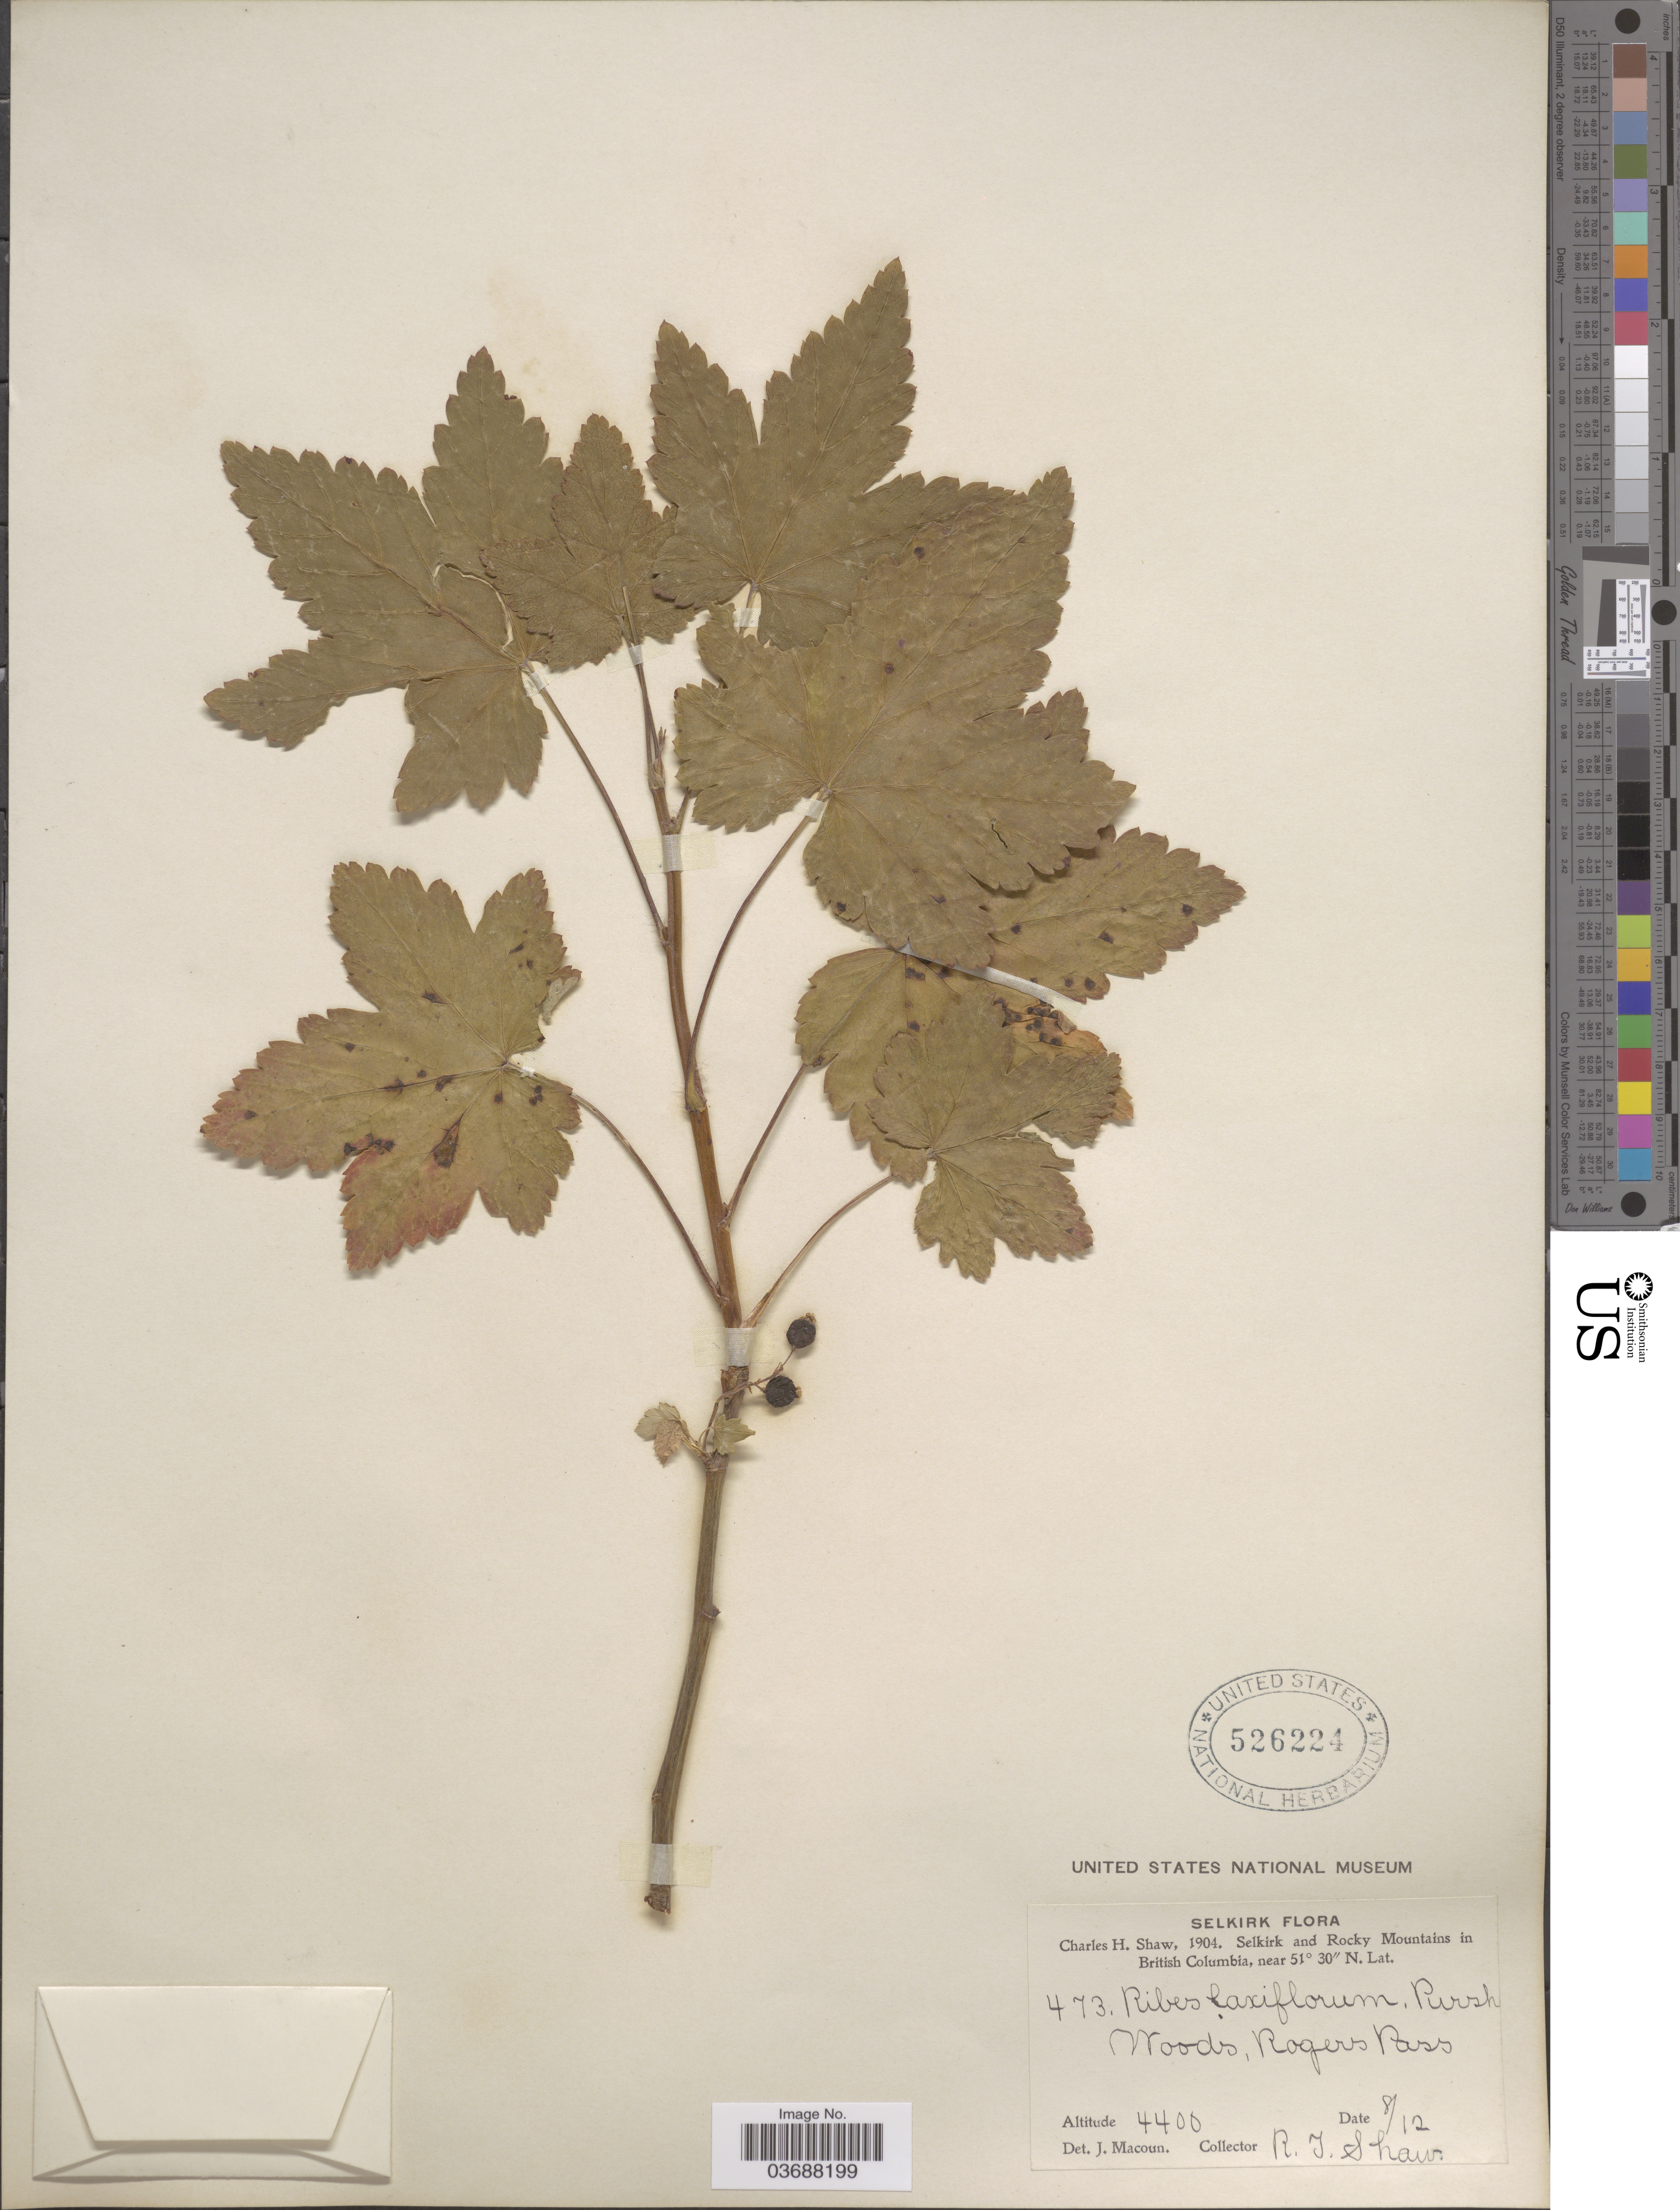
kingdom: Plantae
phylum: Tracheophyta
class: Magnoliopsida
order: Saxifragales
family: Grossulariaceae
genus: Ribes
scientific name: Ribes laxiflorum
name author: Pursh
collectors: R. J. Shaw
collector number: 473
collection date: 1904-12-08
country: Canada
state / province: British Columbia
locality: Selkirk. Selkirk and Rocky Mountains in British Columbia. Woods, Rogers Pass.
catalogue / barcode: US 526224